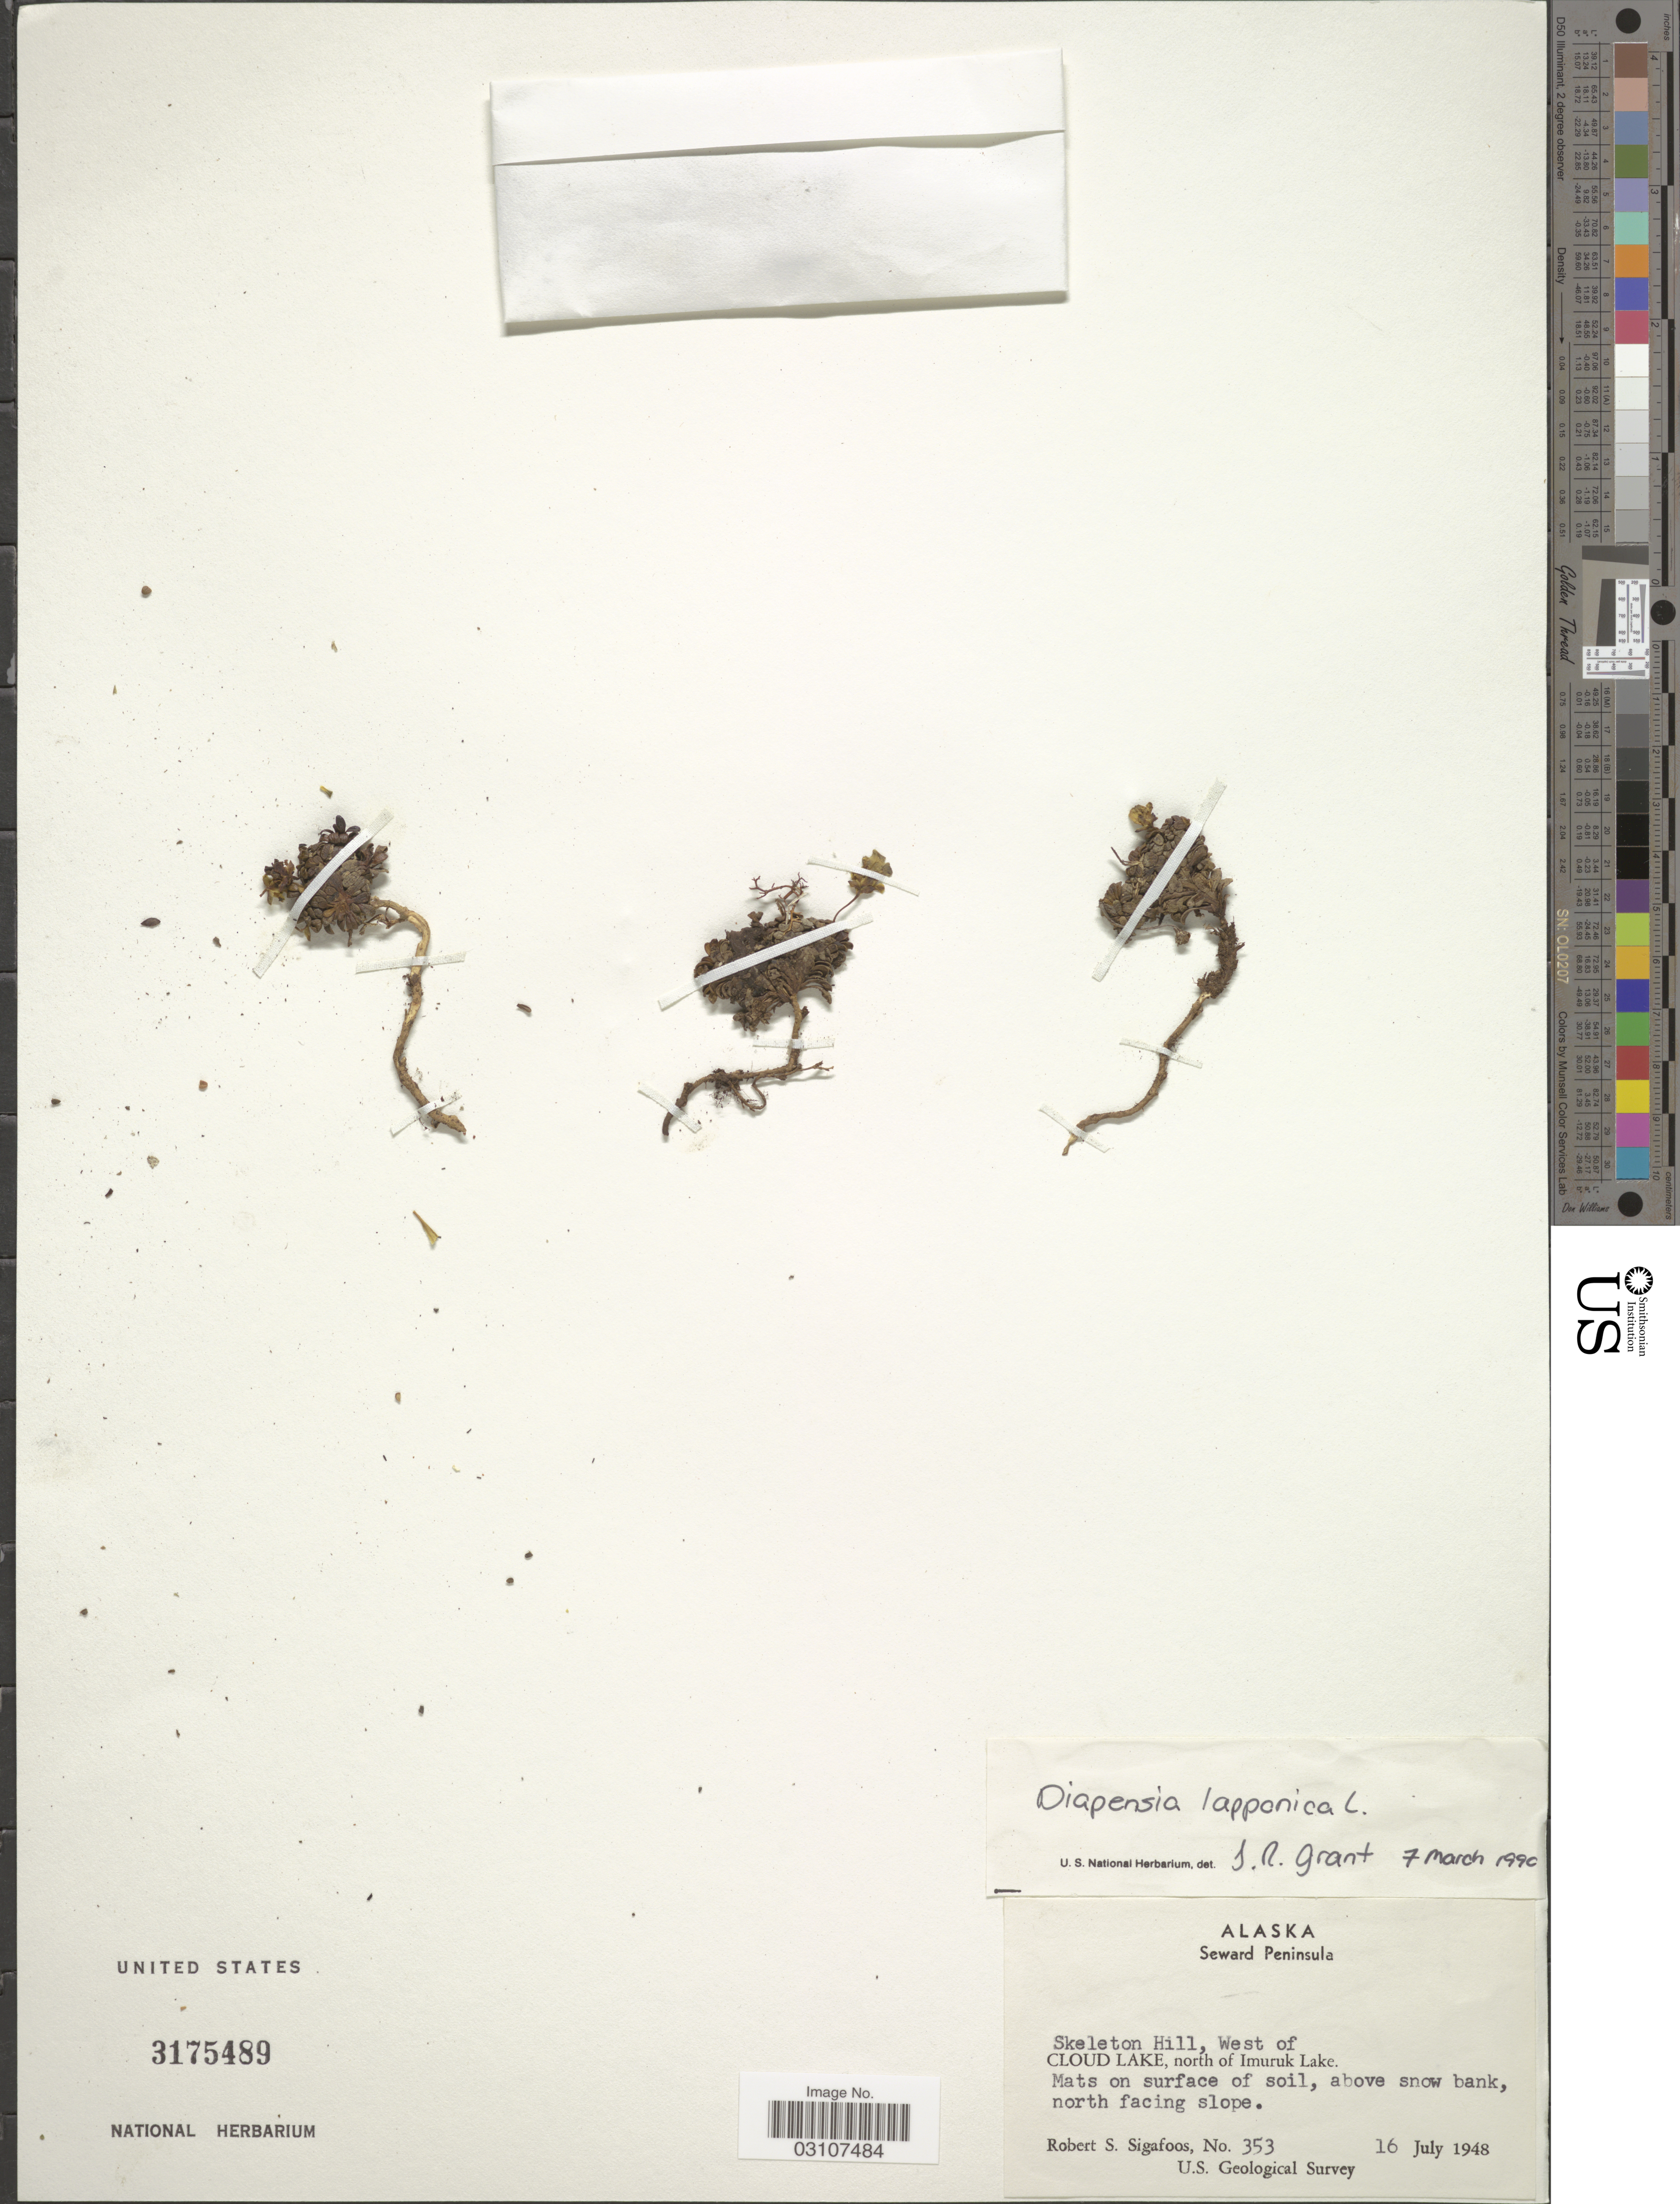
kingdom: Plantae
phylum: Tracheophyta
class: Magnoliopsida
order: Ericales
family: Diapensiaceae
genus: Diapensia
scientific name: Diapensia lapponica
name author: L.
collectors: R. Sigafoos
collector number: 353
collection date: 1948-07-16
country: United States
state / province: Alaska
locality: Seward Peninsula. Skeleton Hill, West of Cloud Lake, north of Imuruk Lake.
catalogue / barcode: US 3175489